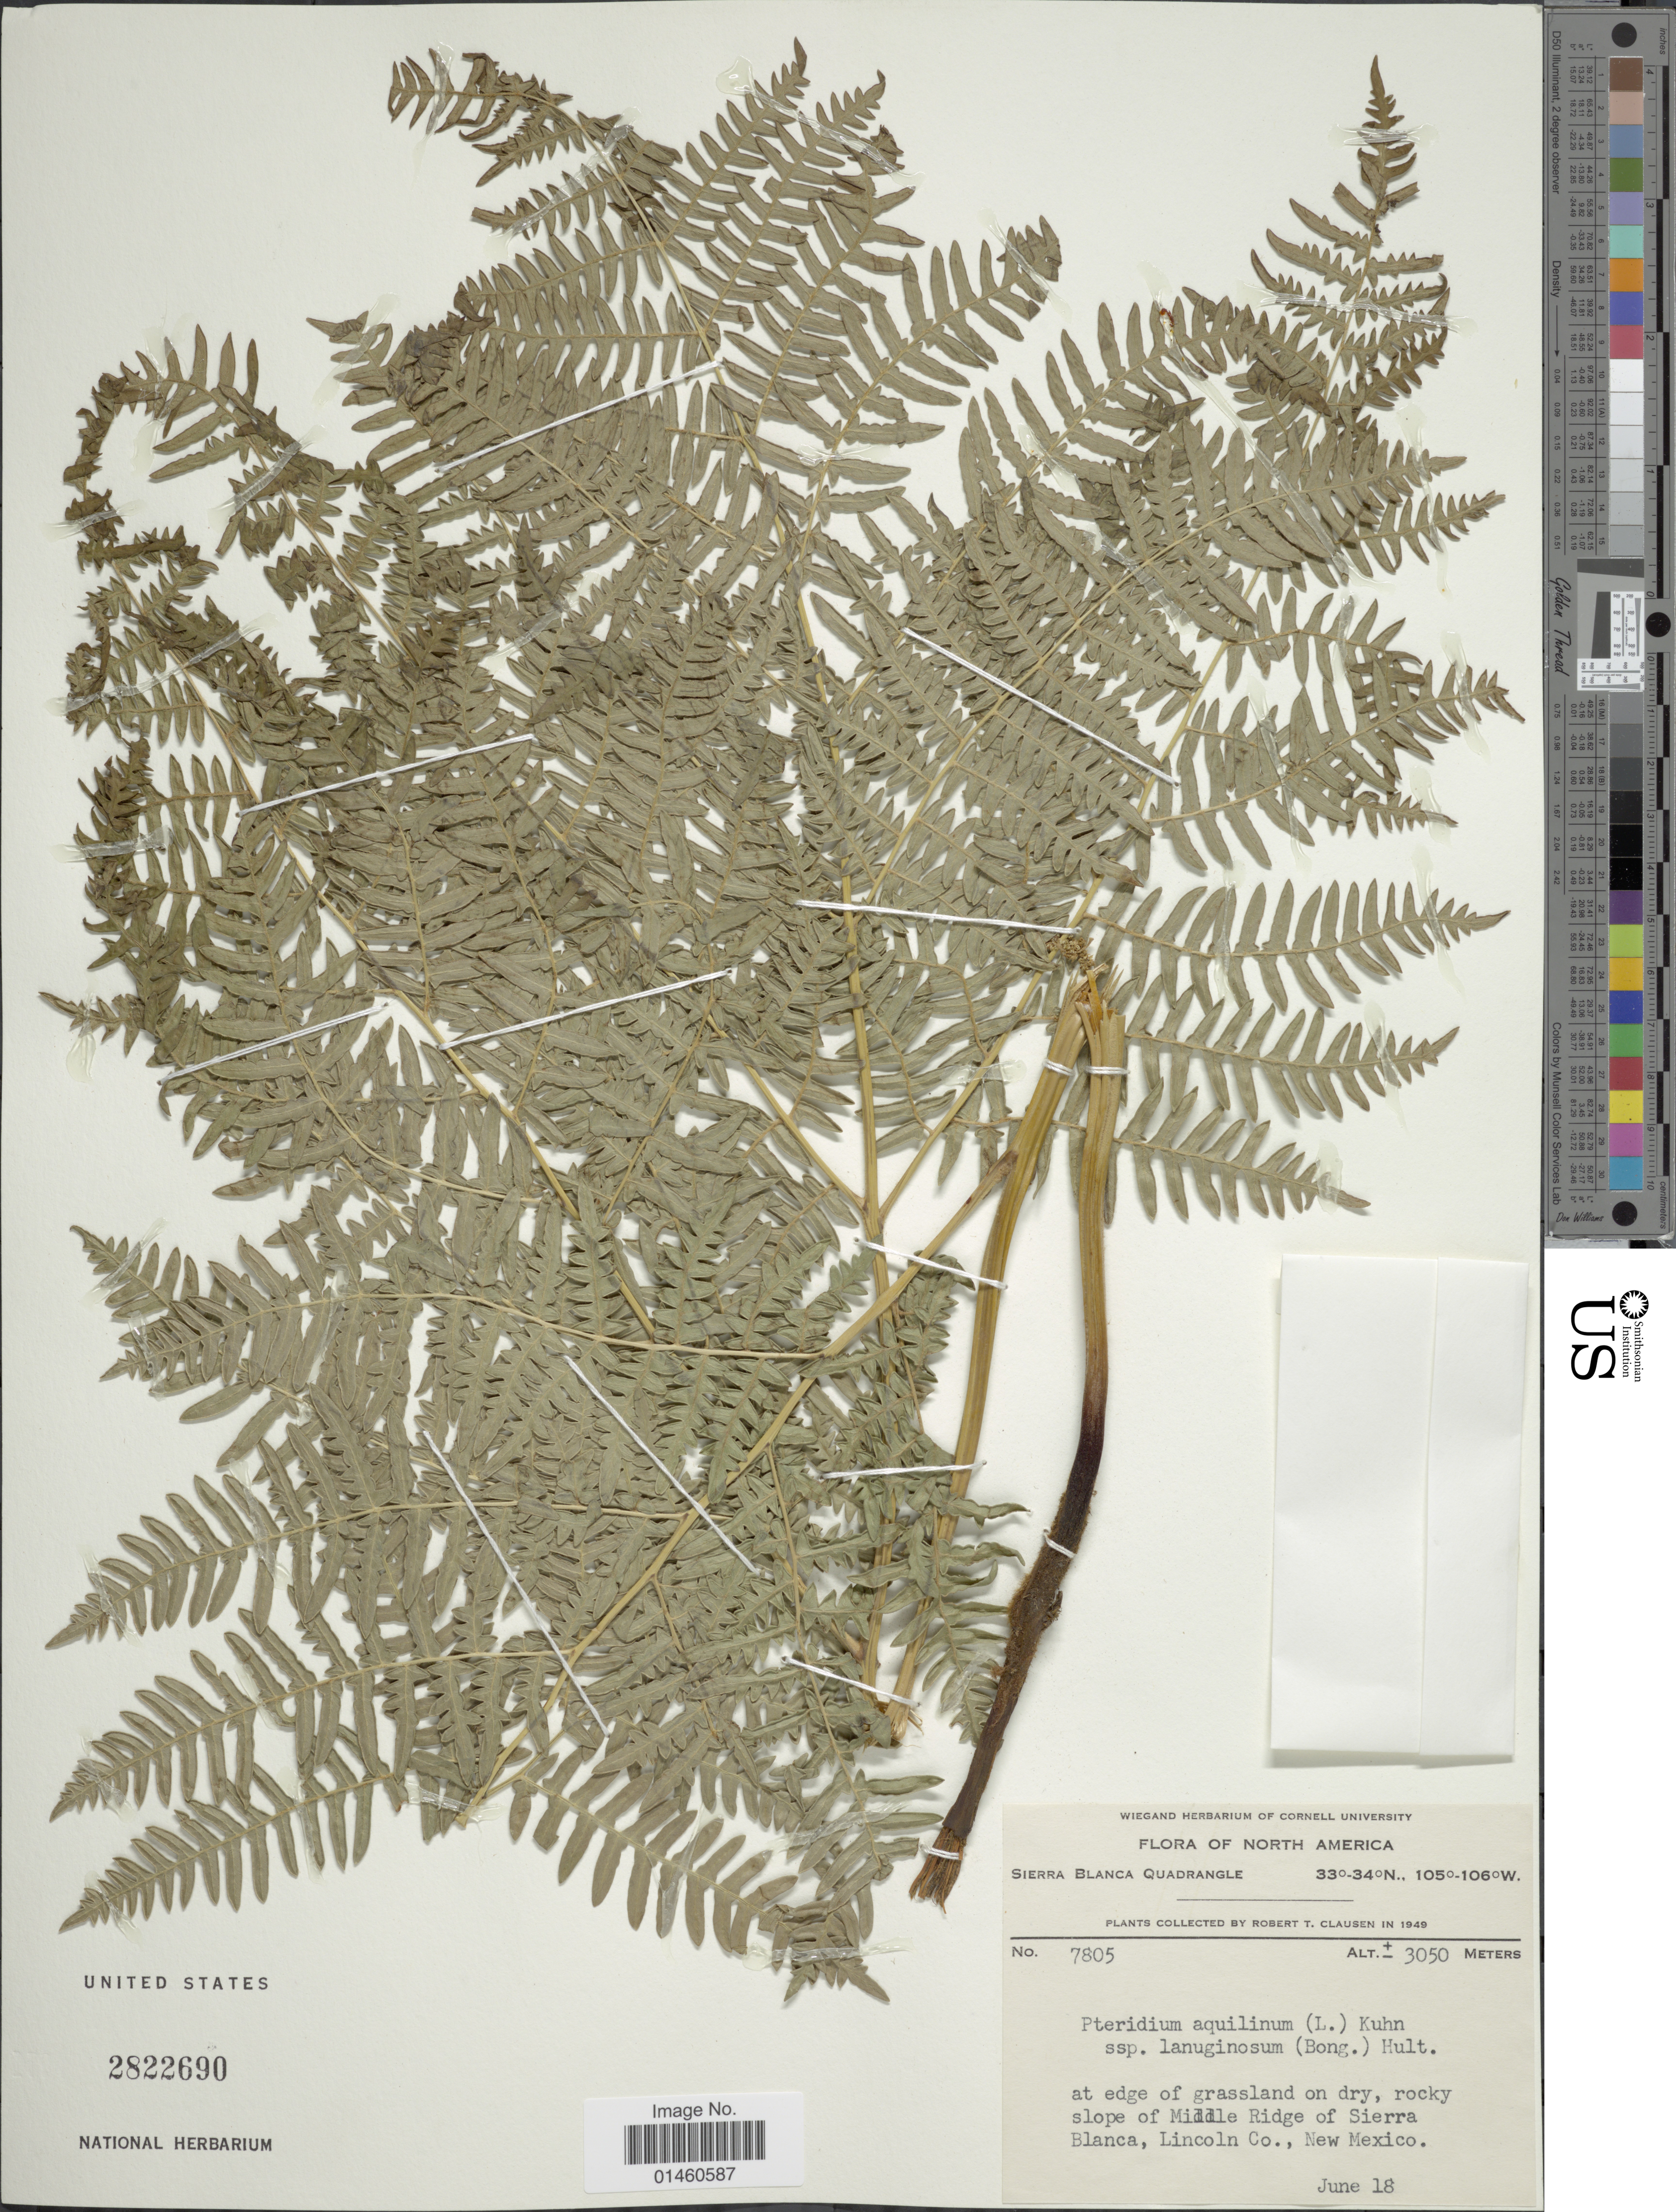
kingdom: Plantae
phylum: Tracheophyta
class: Polypodiopsida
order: Polypodiales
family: Dennstaedtiaceae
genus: Pteridium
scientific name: Pteridium pubescens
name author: (Underw.) Christenh.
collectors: R. T. Clausen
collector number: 7805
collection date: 1949-06-18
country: United States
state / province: New Mexico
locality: North America, Sierra Blanca Quadrangle, at edge of grassland on dry, rocky slope of Middle Ridge of Sierra Blanca, Lincoln Co.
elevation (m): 3050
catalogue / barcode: US 2822690